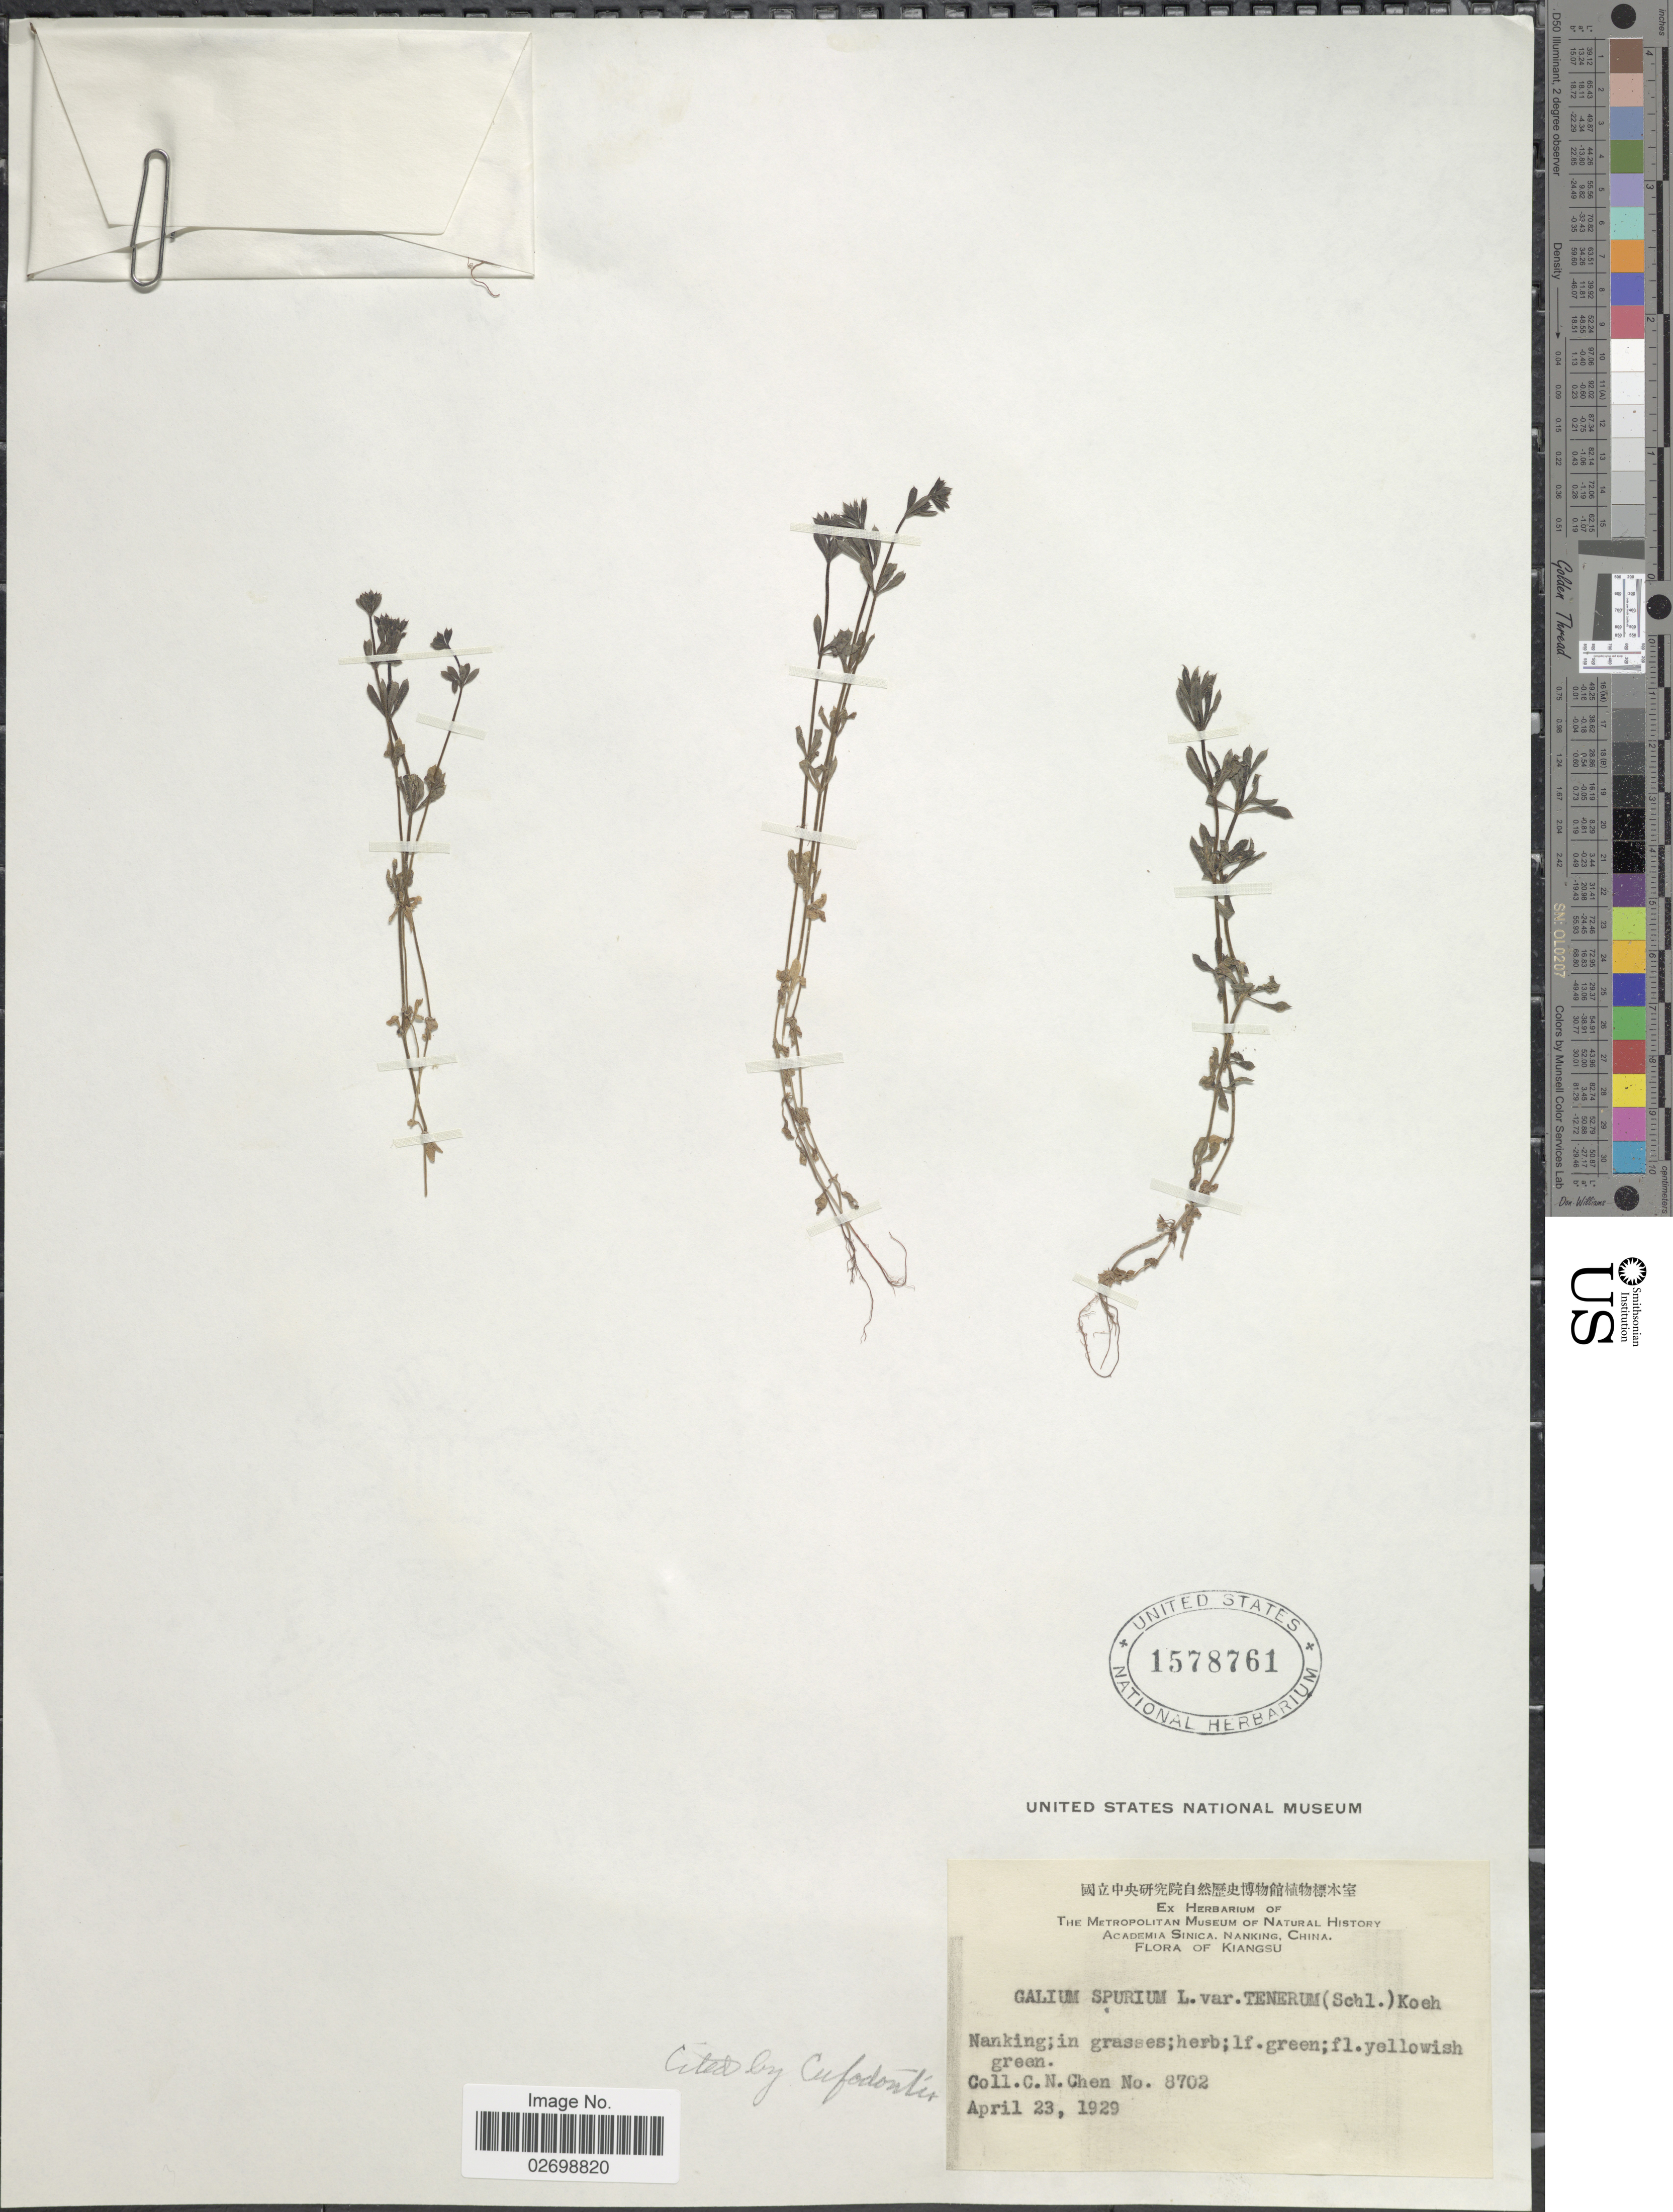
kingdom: Plantae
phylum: Tracheophyta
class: Magnoliopsida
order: Gentianales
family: Rubiaceae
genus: Galium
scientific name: Galium spurium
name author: L.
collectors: C. Chen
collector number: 8702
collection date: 1929-04-23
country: China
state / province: Jiangxi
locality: Kiangsu, Nanking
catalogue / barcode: US 1578761